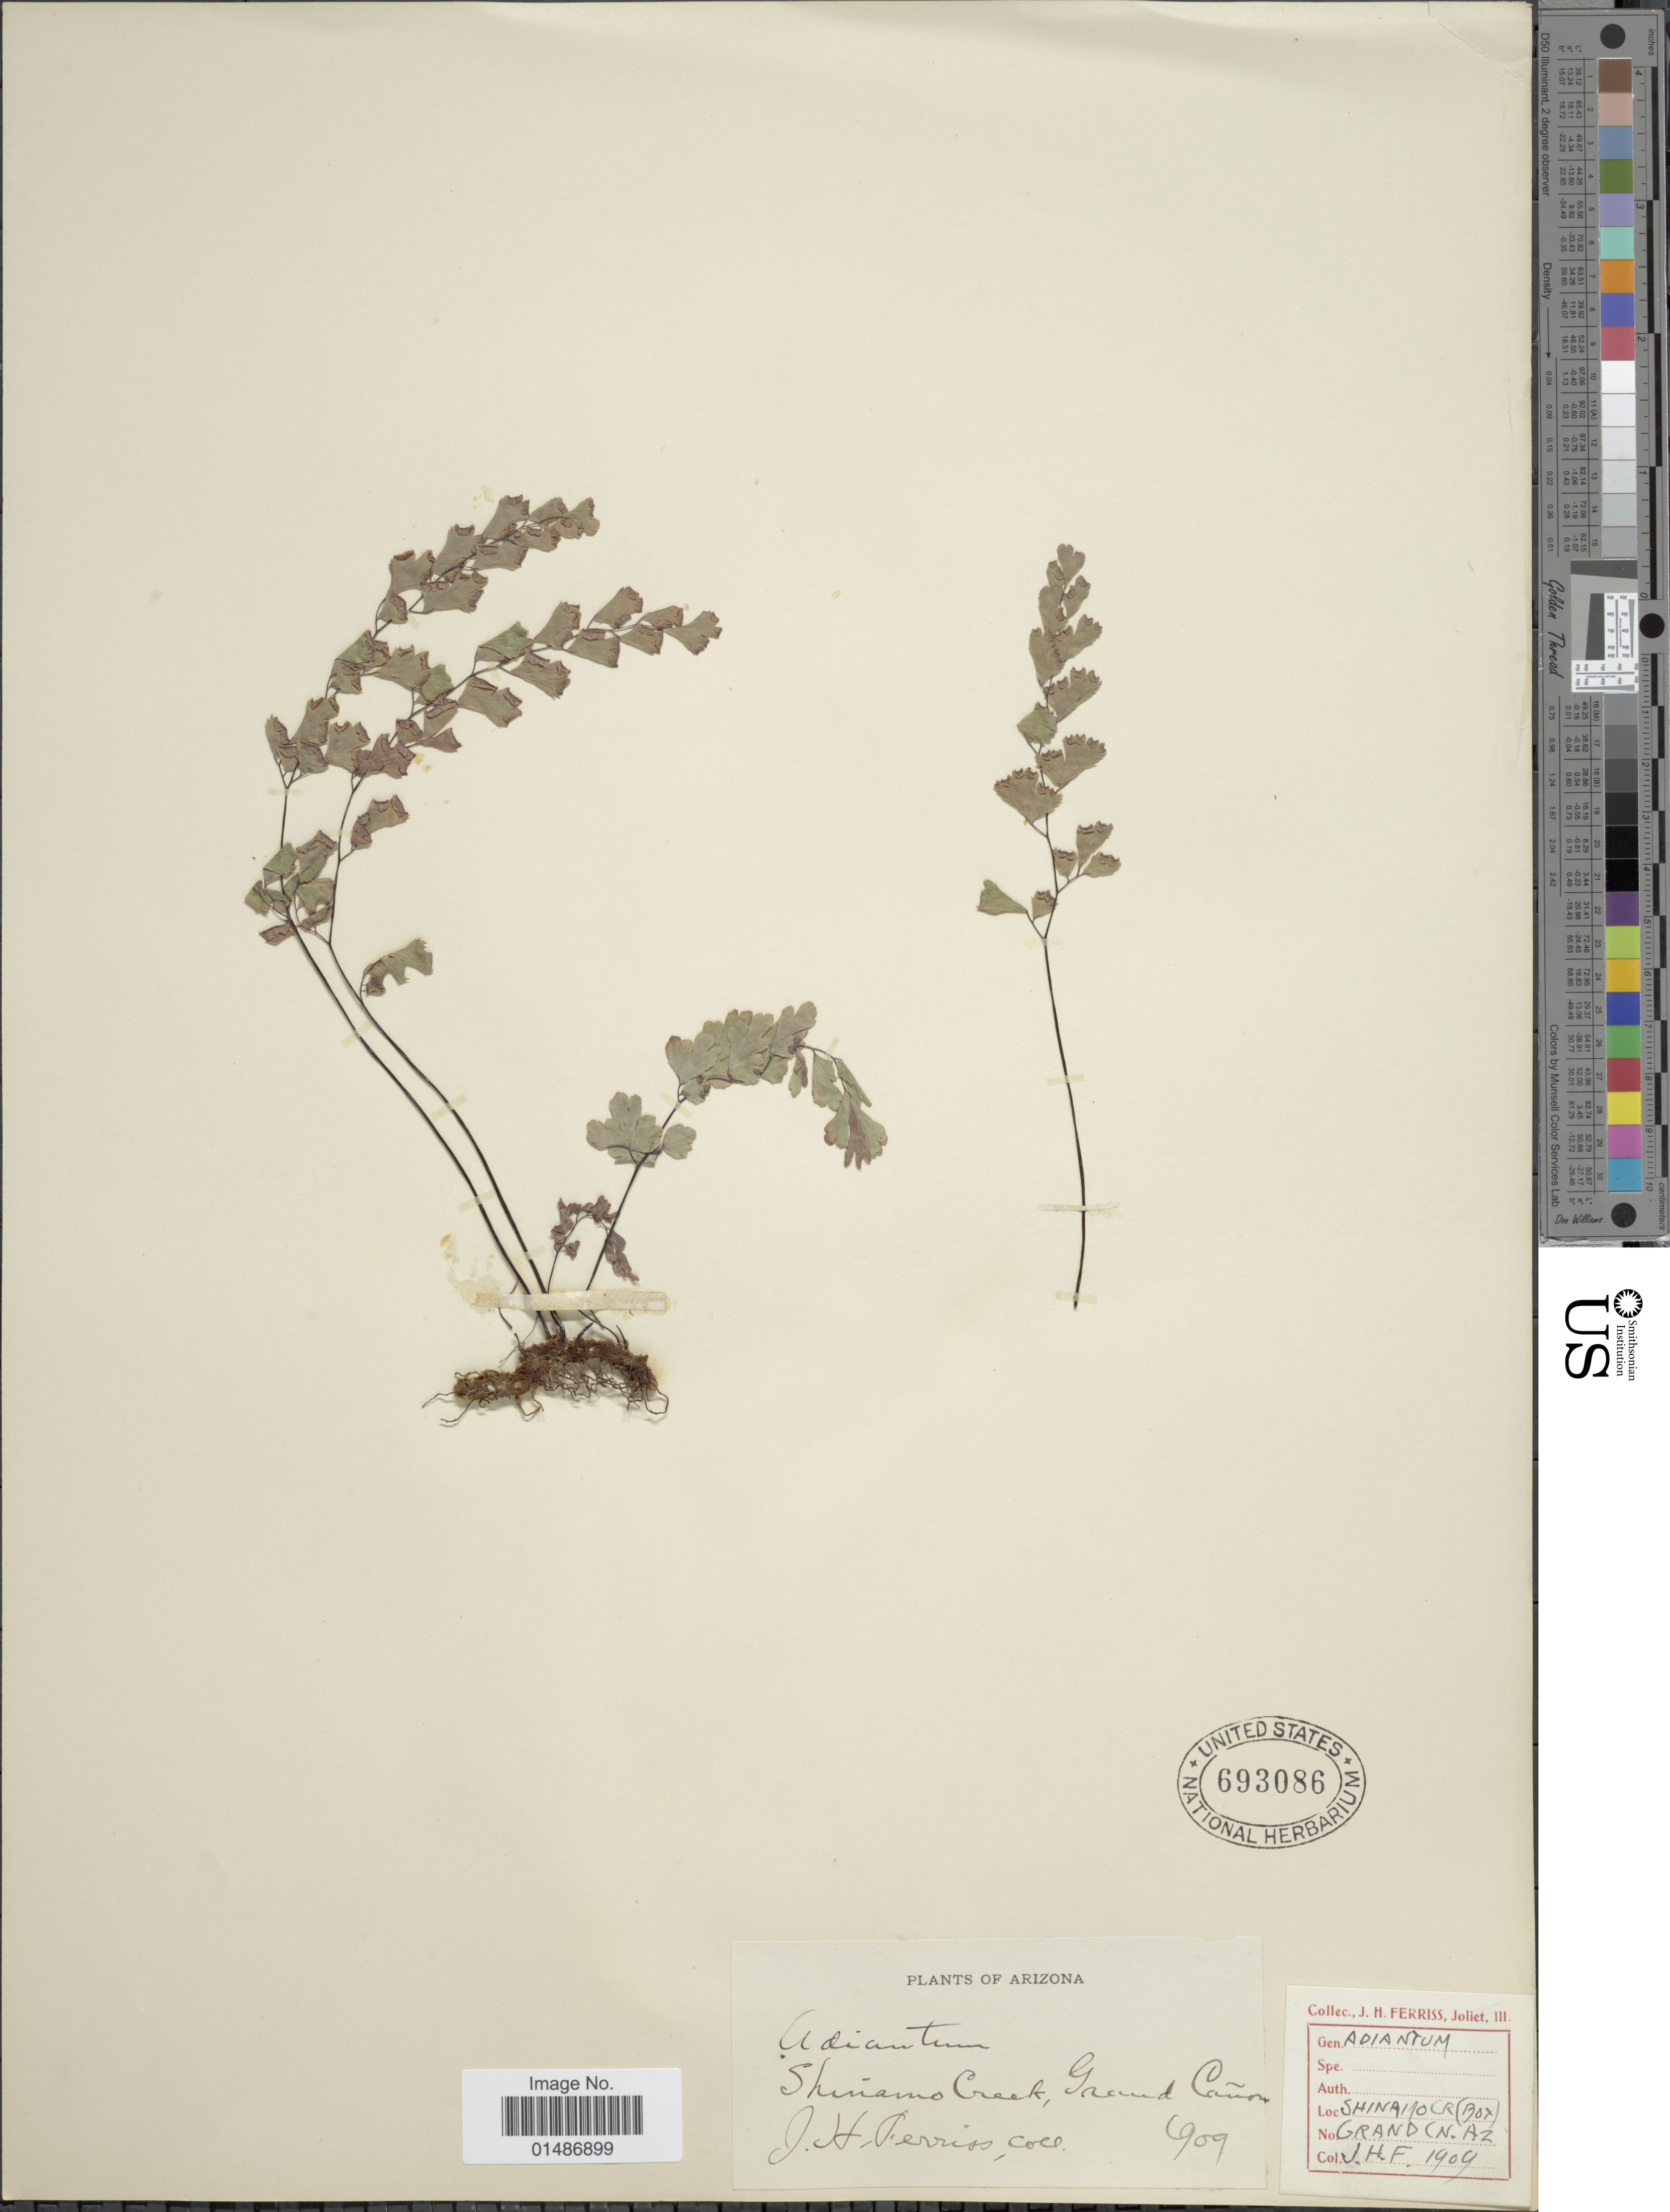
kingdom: Plantae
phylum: Tracheophyta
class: Polypodiopsida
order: Polypodiales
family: Pteridaceae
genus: Adiantum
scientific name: Adiantum capillus-veneris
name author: L.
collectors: J. Ferriss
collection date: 1909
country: United States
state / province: Arizona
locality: Shinamo Creek, Grand Cañon.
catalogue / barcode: US 693086